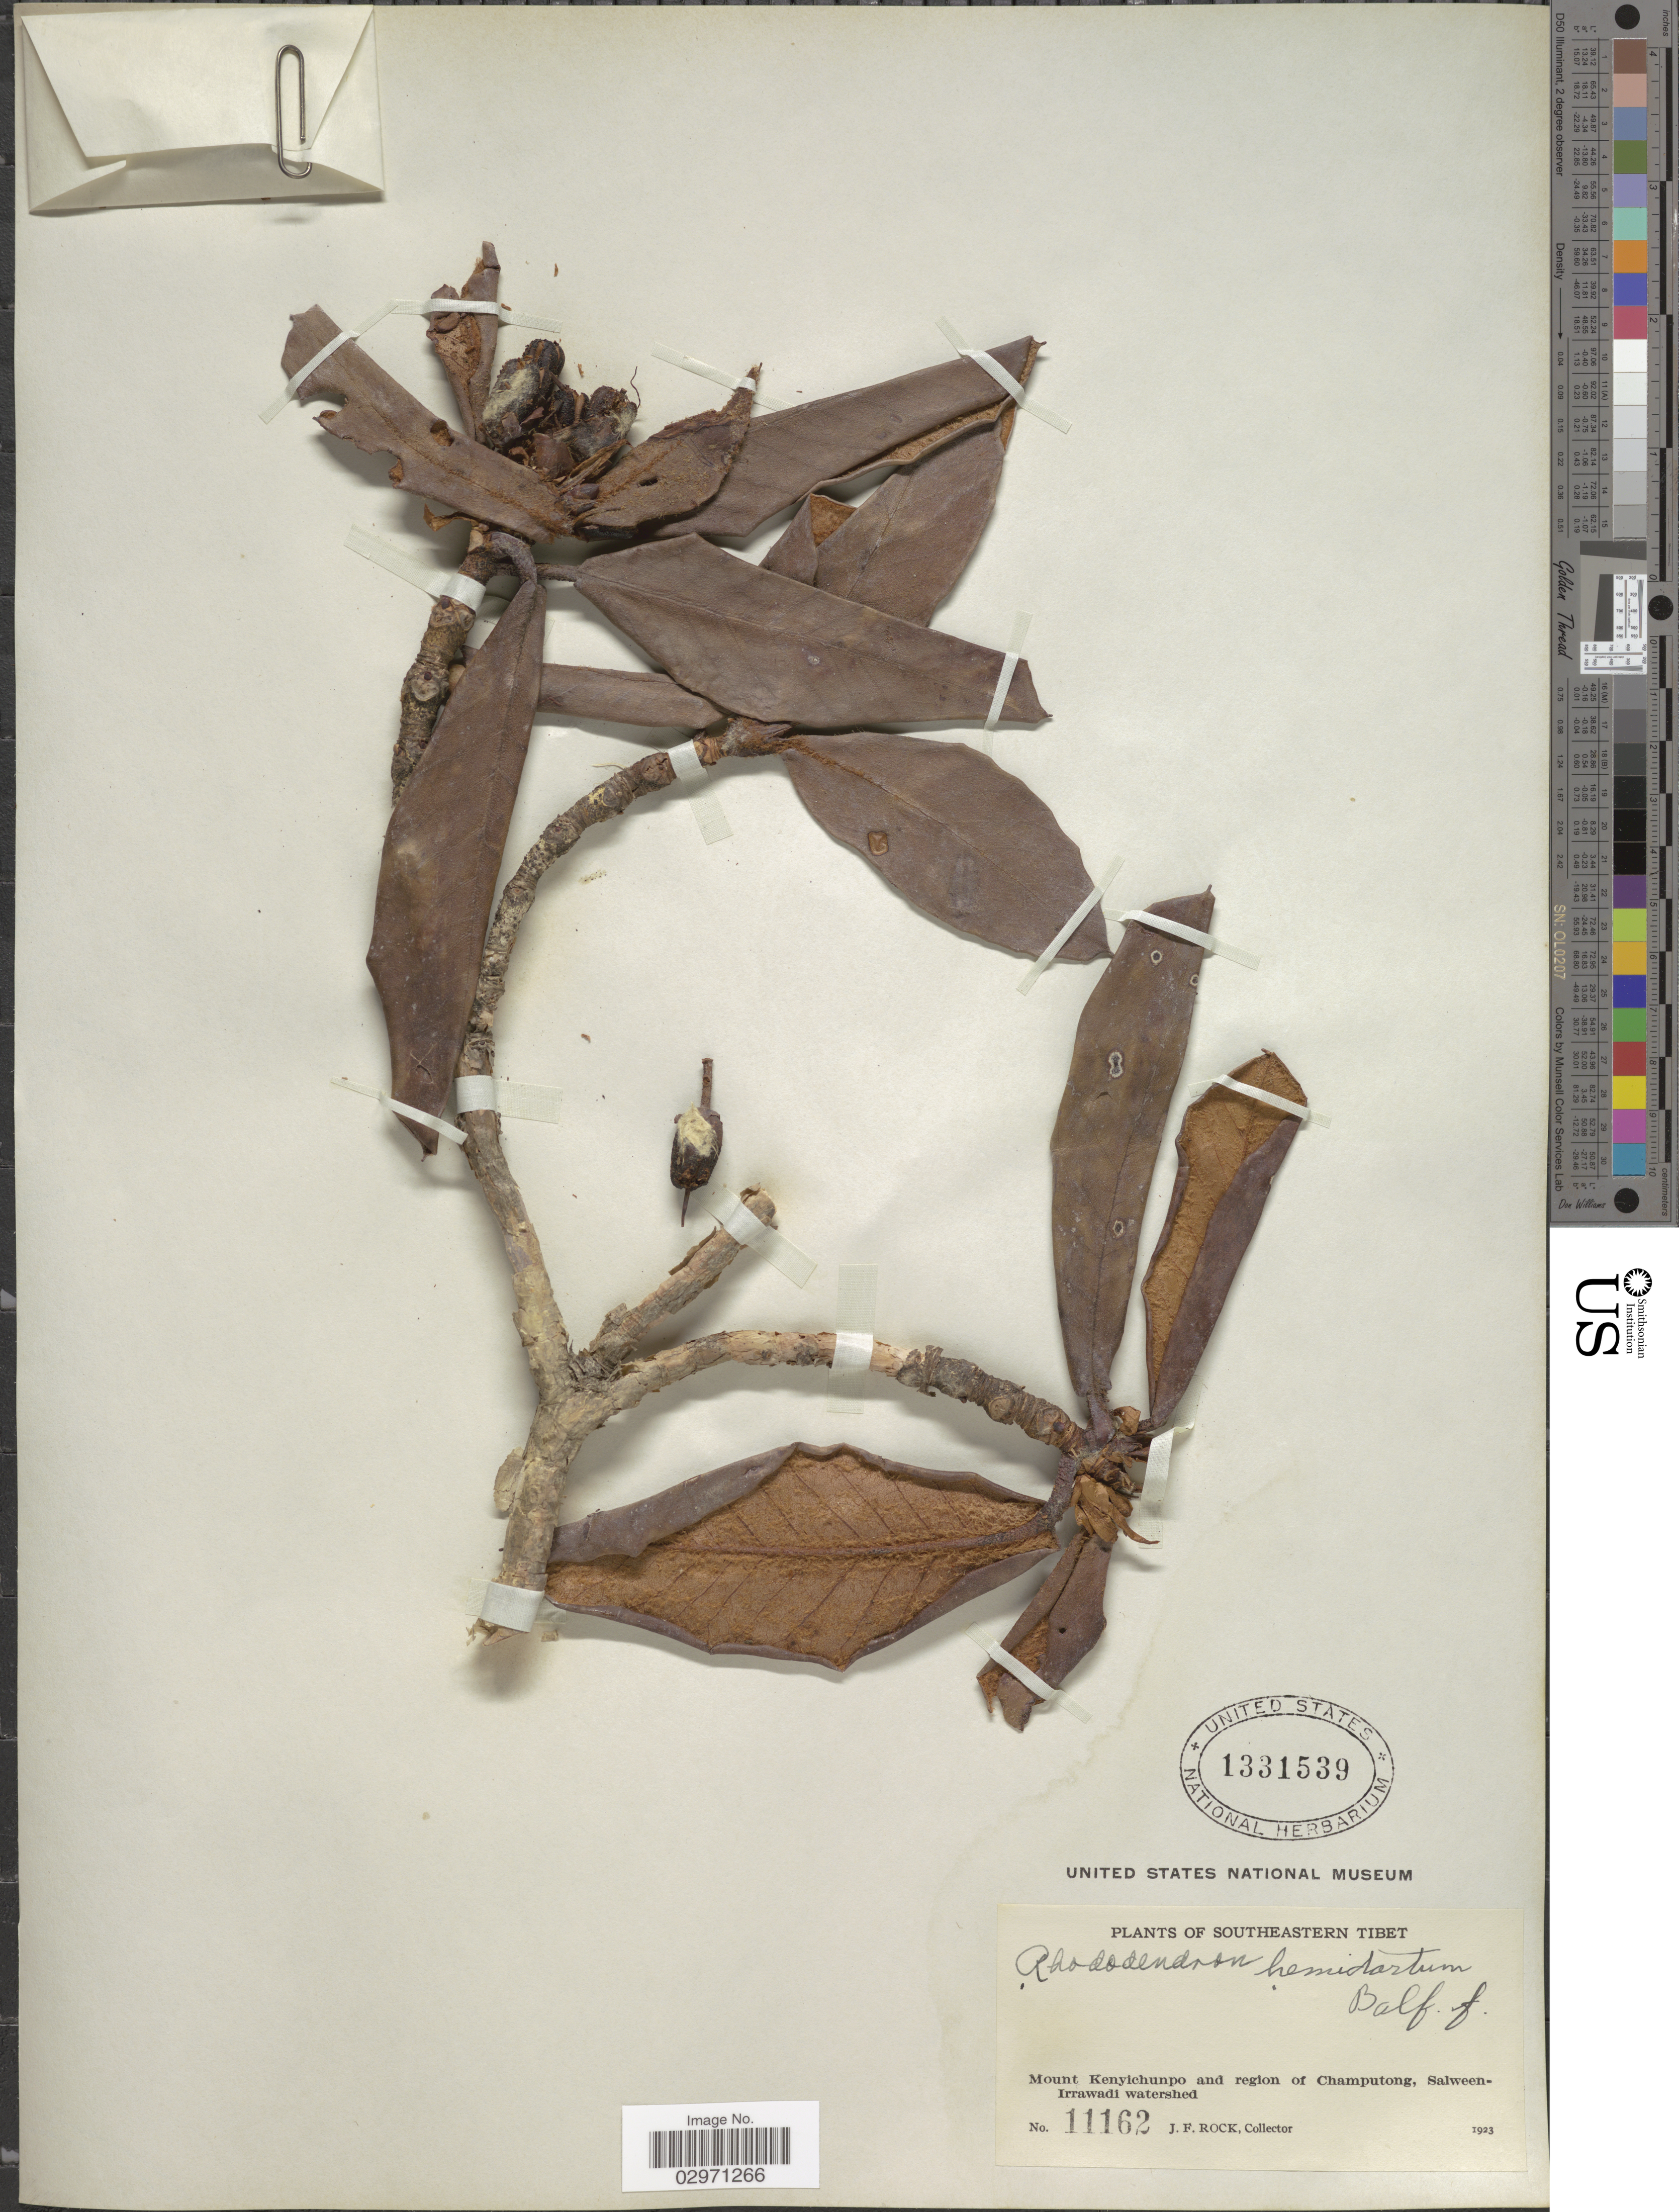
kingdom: Plantae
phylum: Tracheophyta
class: Magnoliopsida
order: Ericales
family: Ericaceae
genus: Rhododendron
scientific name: Rhododendron hemidartum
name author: Balf. f. ex Tagg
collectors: J. Rock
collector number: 11162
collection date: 1923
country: China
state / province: Xizang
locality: Southeastern Tibet. Mount Kenyichunpo and region of Champutong, Salween-Irrawadi watershed.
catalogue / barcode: US 1331539